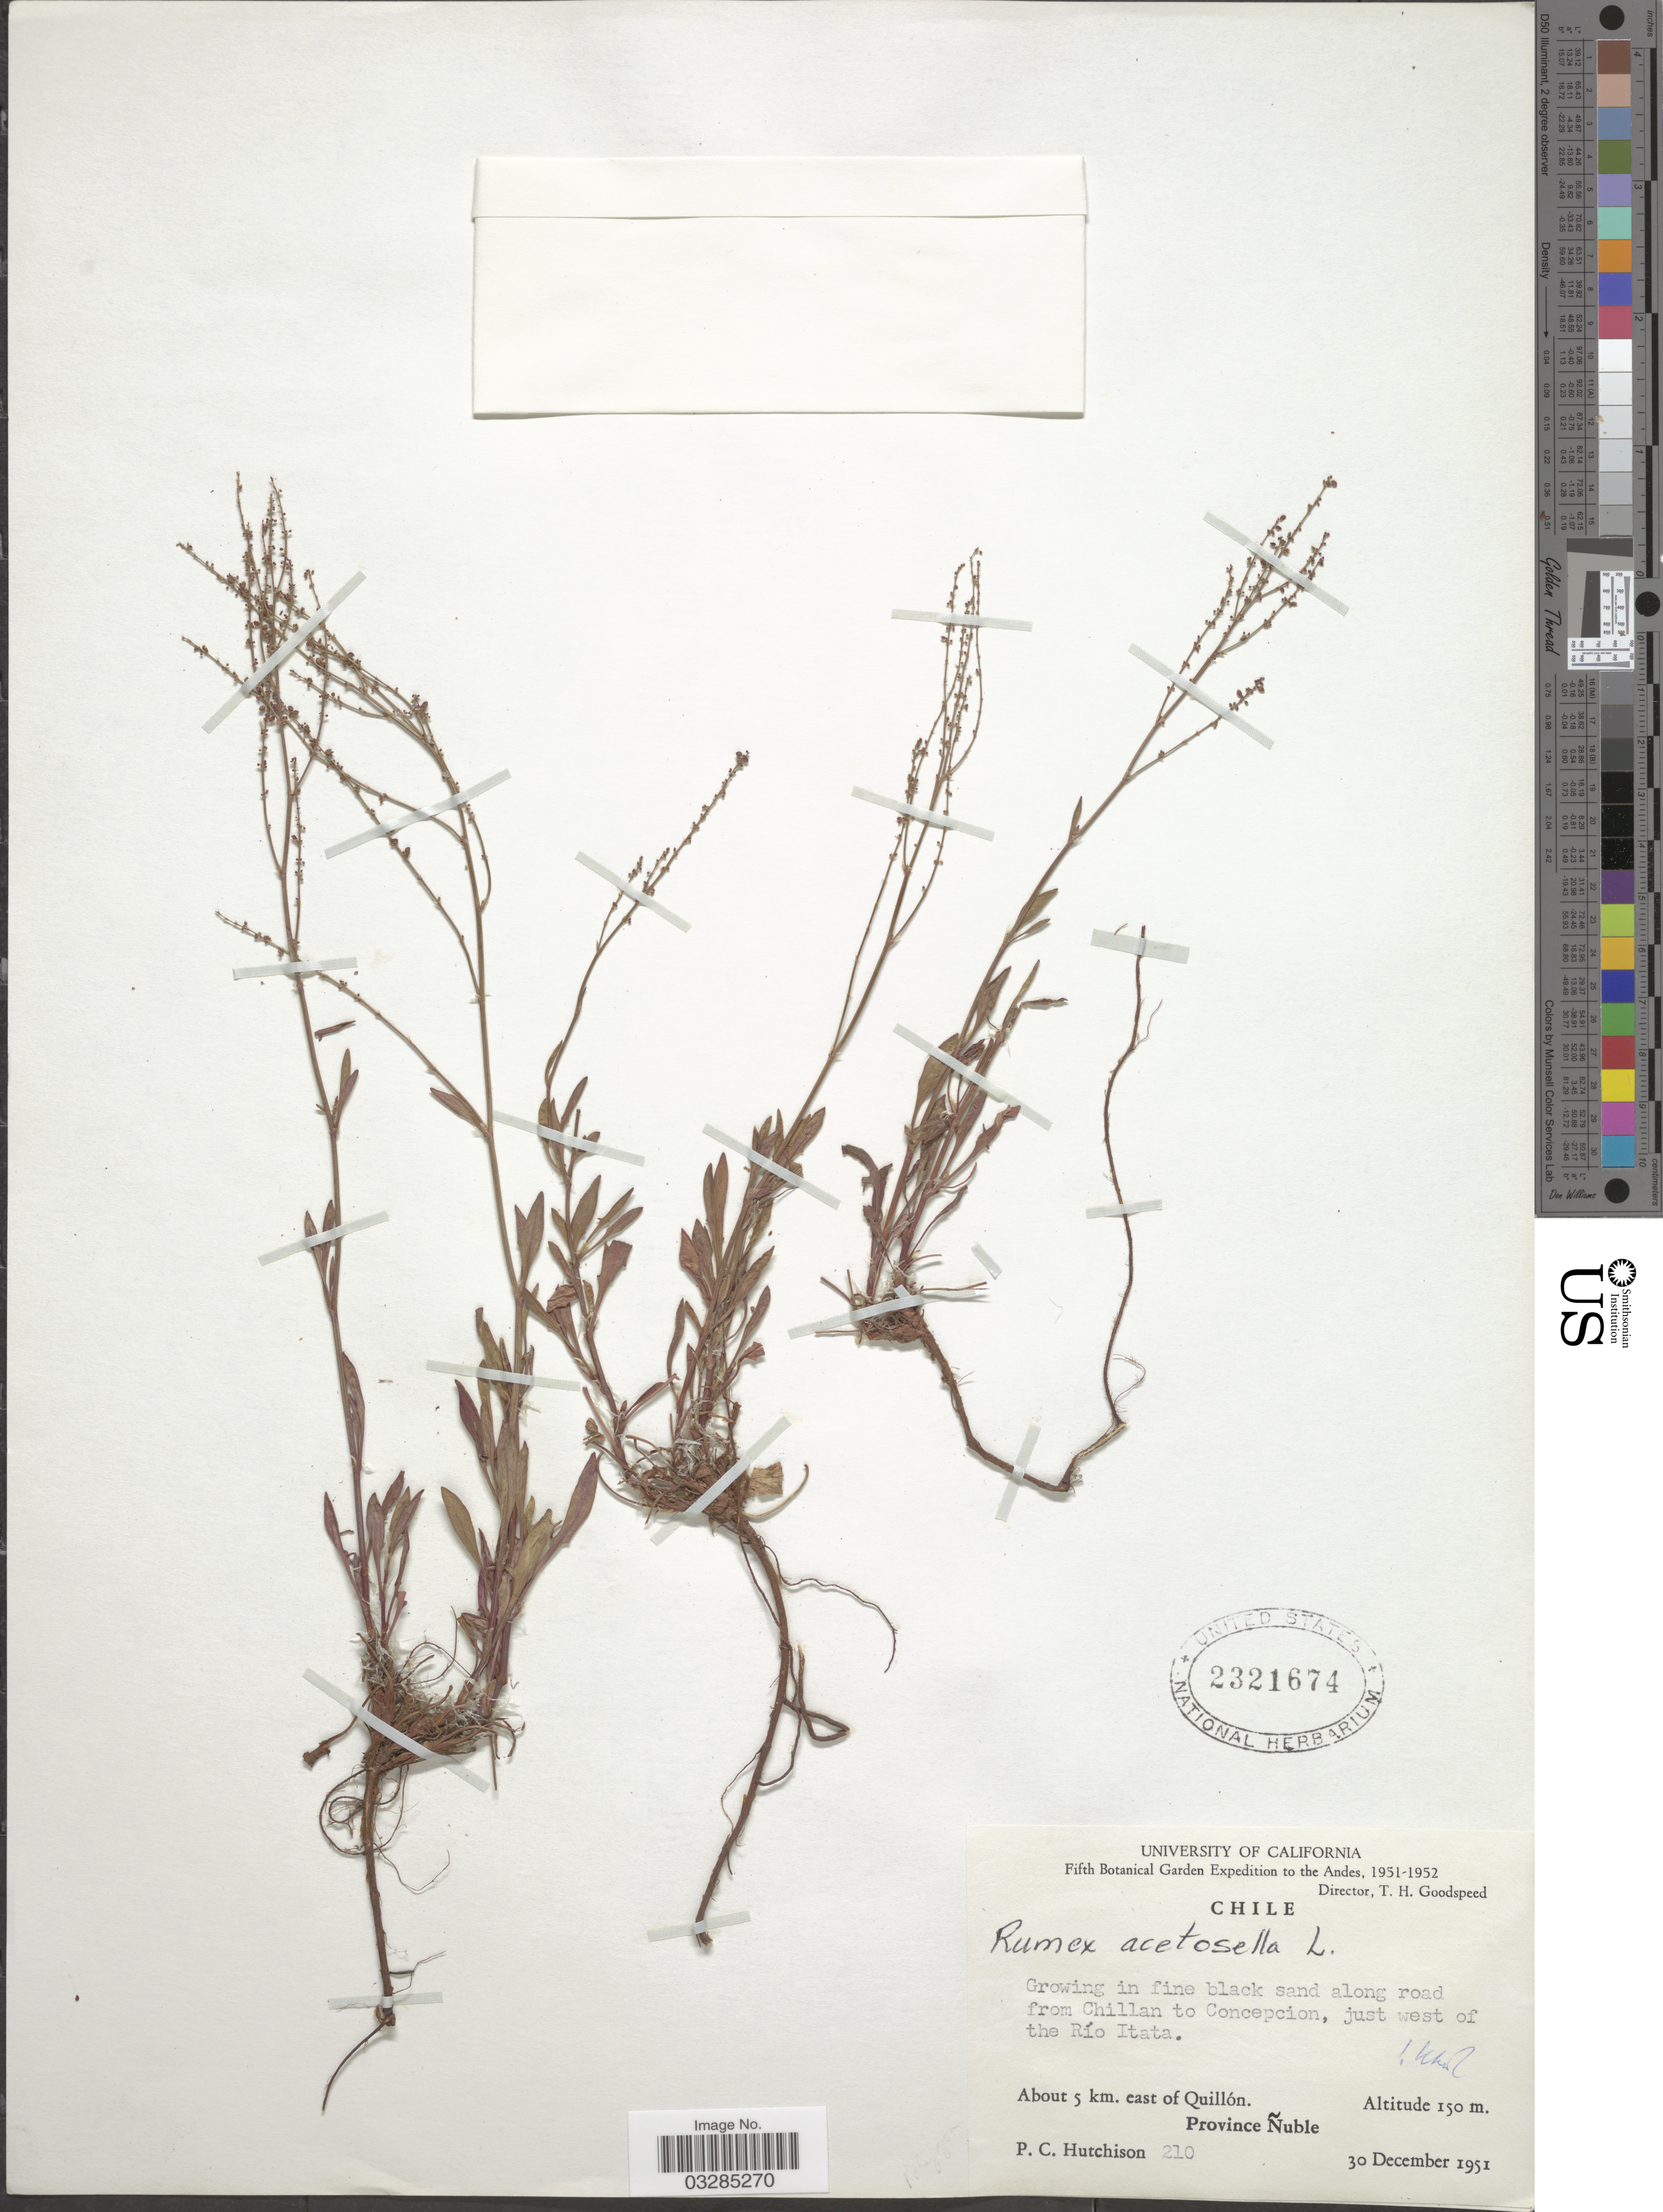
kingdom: Plantae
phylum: Tracheophyta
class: Magnoliopsida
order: Caryophyllales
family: Polygonaceae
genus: Rumex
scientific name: Rumex acetosella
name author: L.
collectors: P. C. Hutchison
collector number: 210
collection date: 1951-12-30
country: Chile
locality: Andes. Along road from Chillan to Concepcion, just west of the Río Itata. About 5 km. east of Quillón. Province Ñuble.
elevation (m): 150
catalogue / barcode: US 2321674